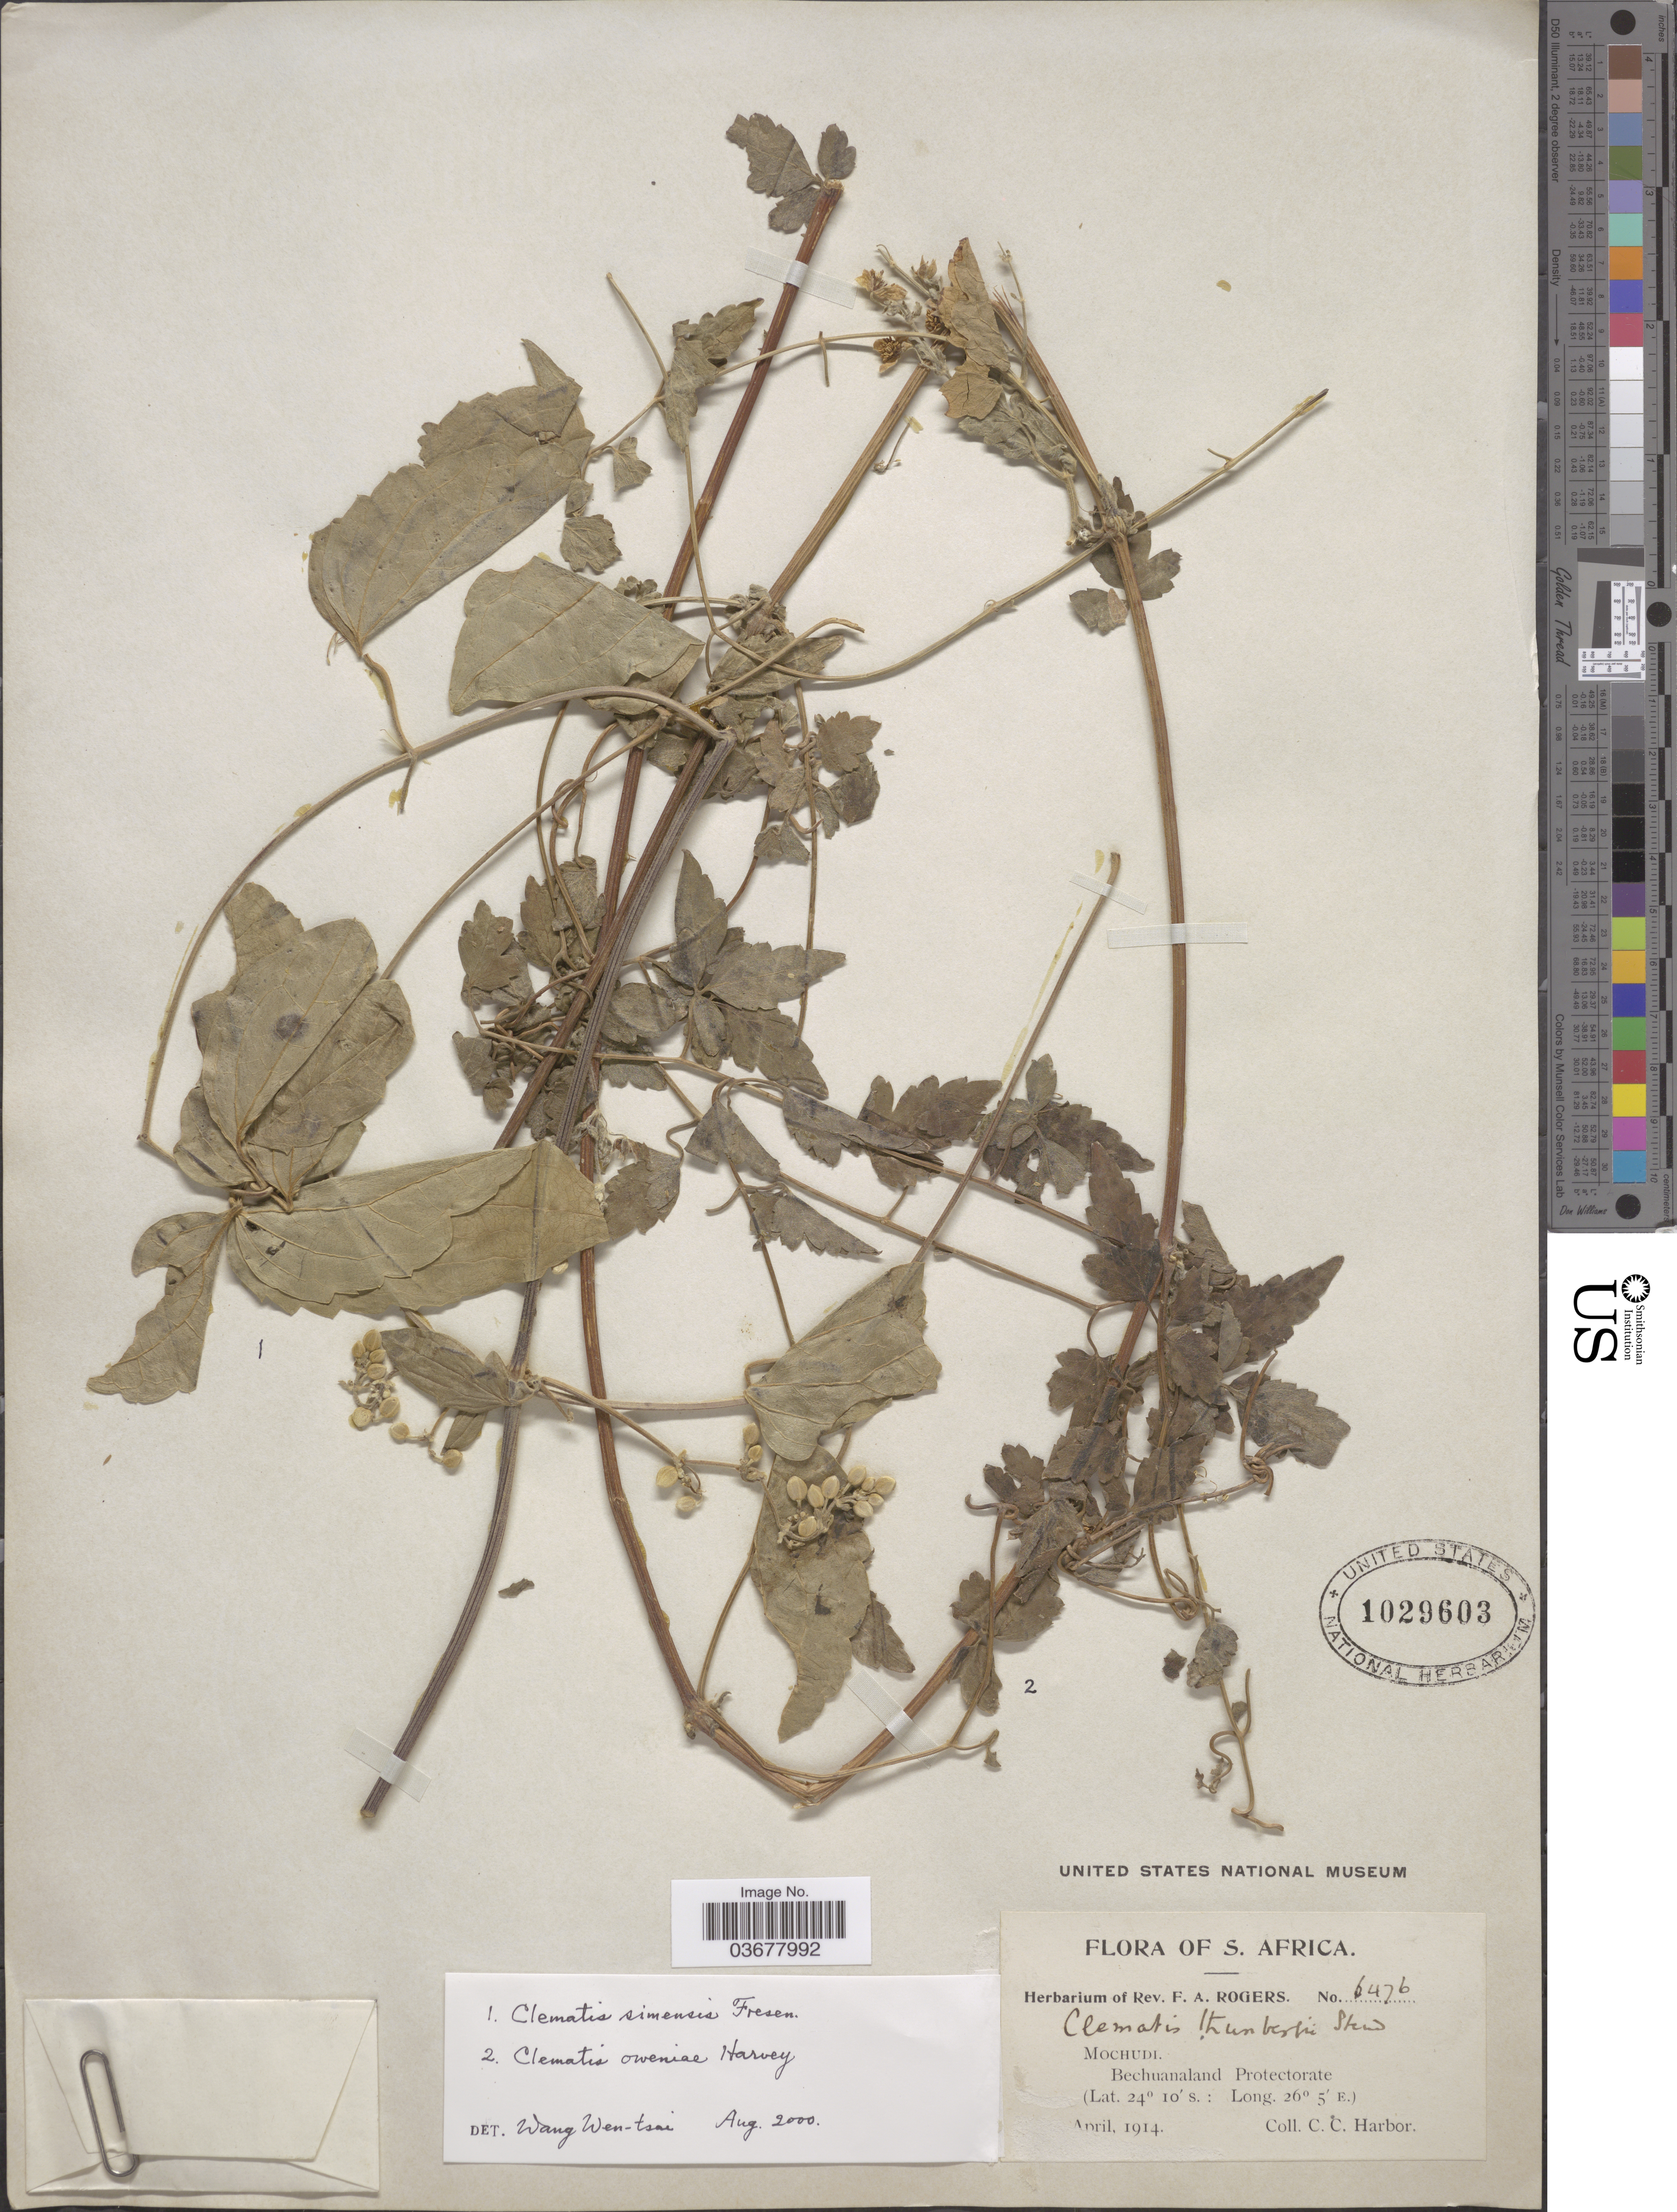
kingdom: Plantae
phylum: Tracheophyta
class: Magnoliopsida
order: Ranunculales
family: Ranunculaceae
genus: Clematis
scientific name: Clematis oweniae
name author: Harv.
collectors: C. Harbor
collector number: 6476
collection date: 1914-04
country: Botswana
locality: S. Africa. Mochudi. Bechuanaland Protectorate.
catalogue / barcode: US 1029603